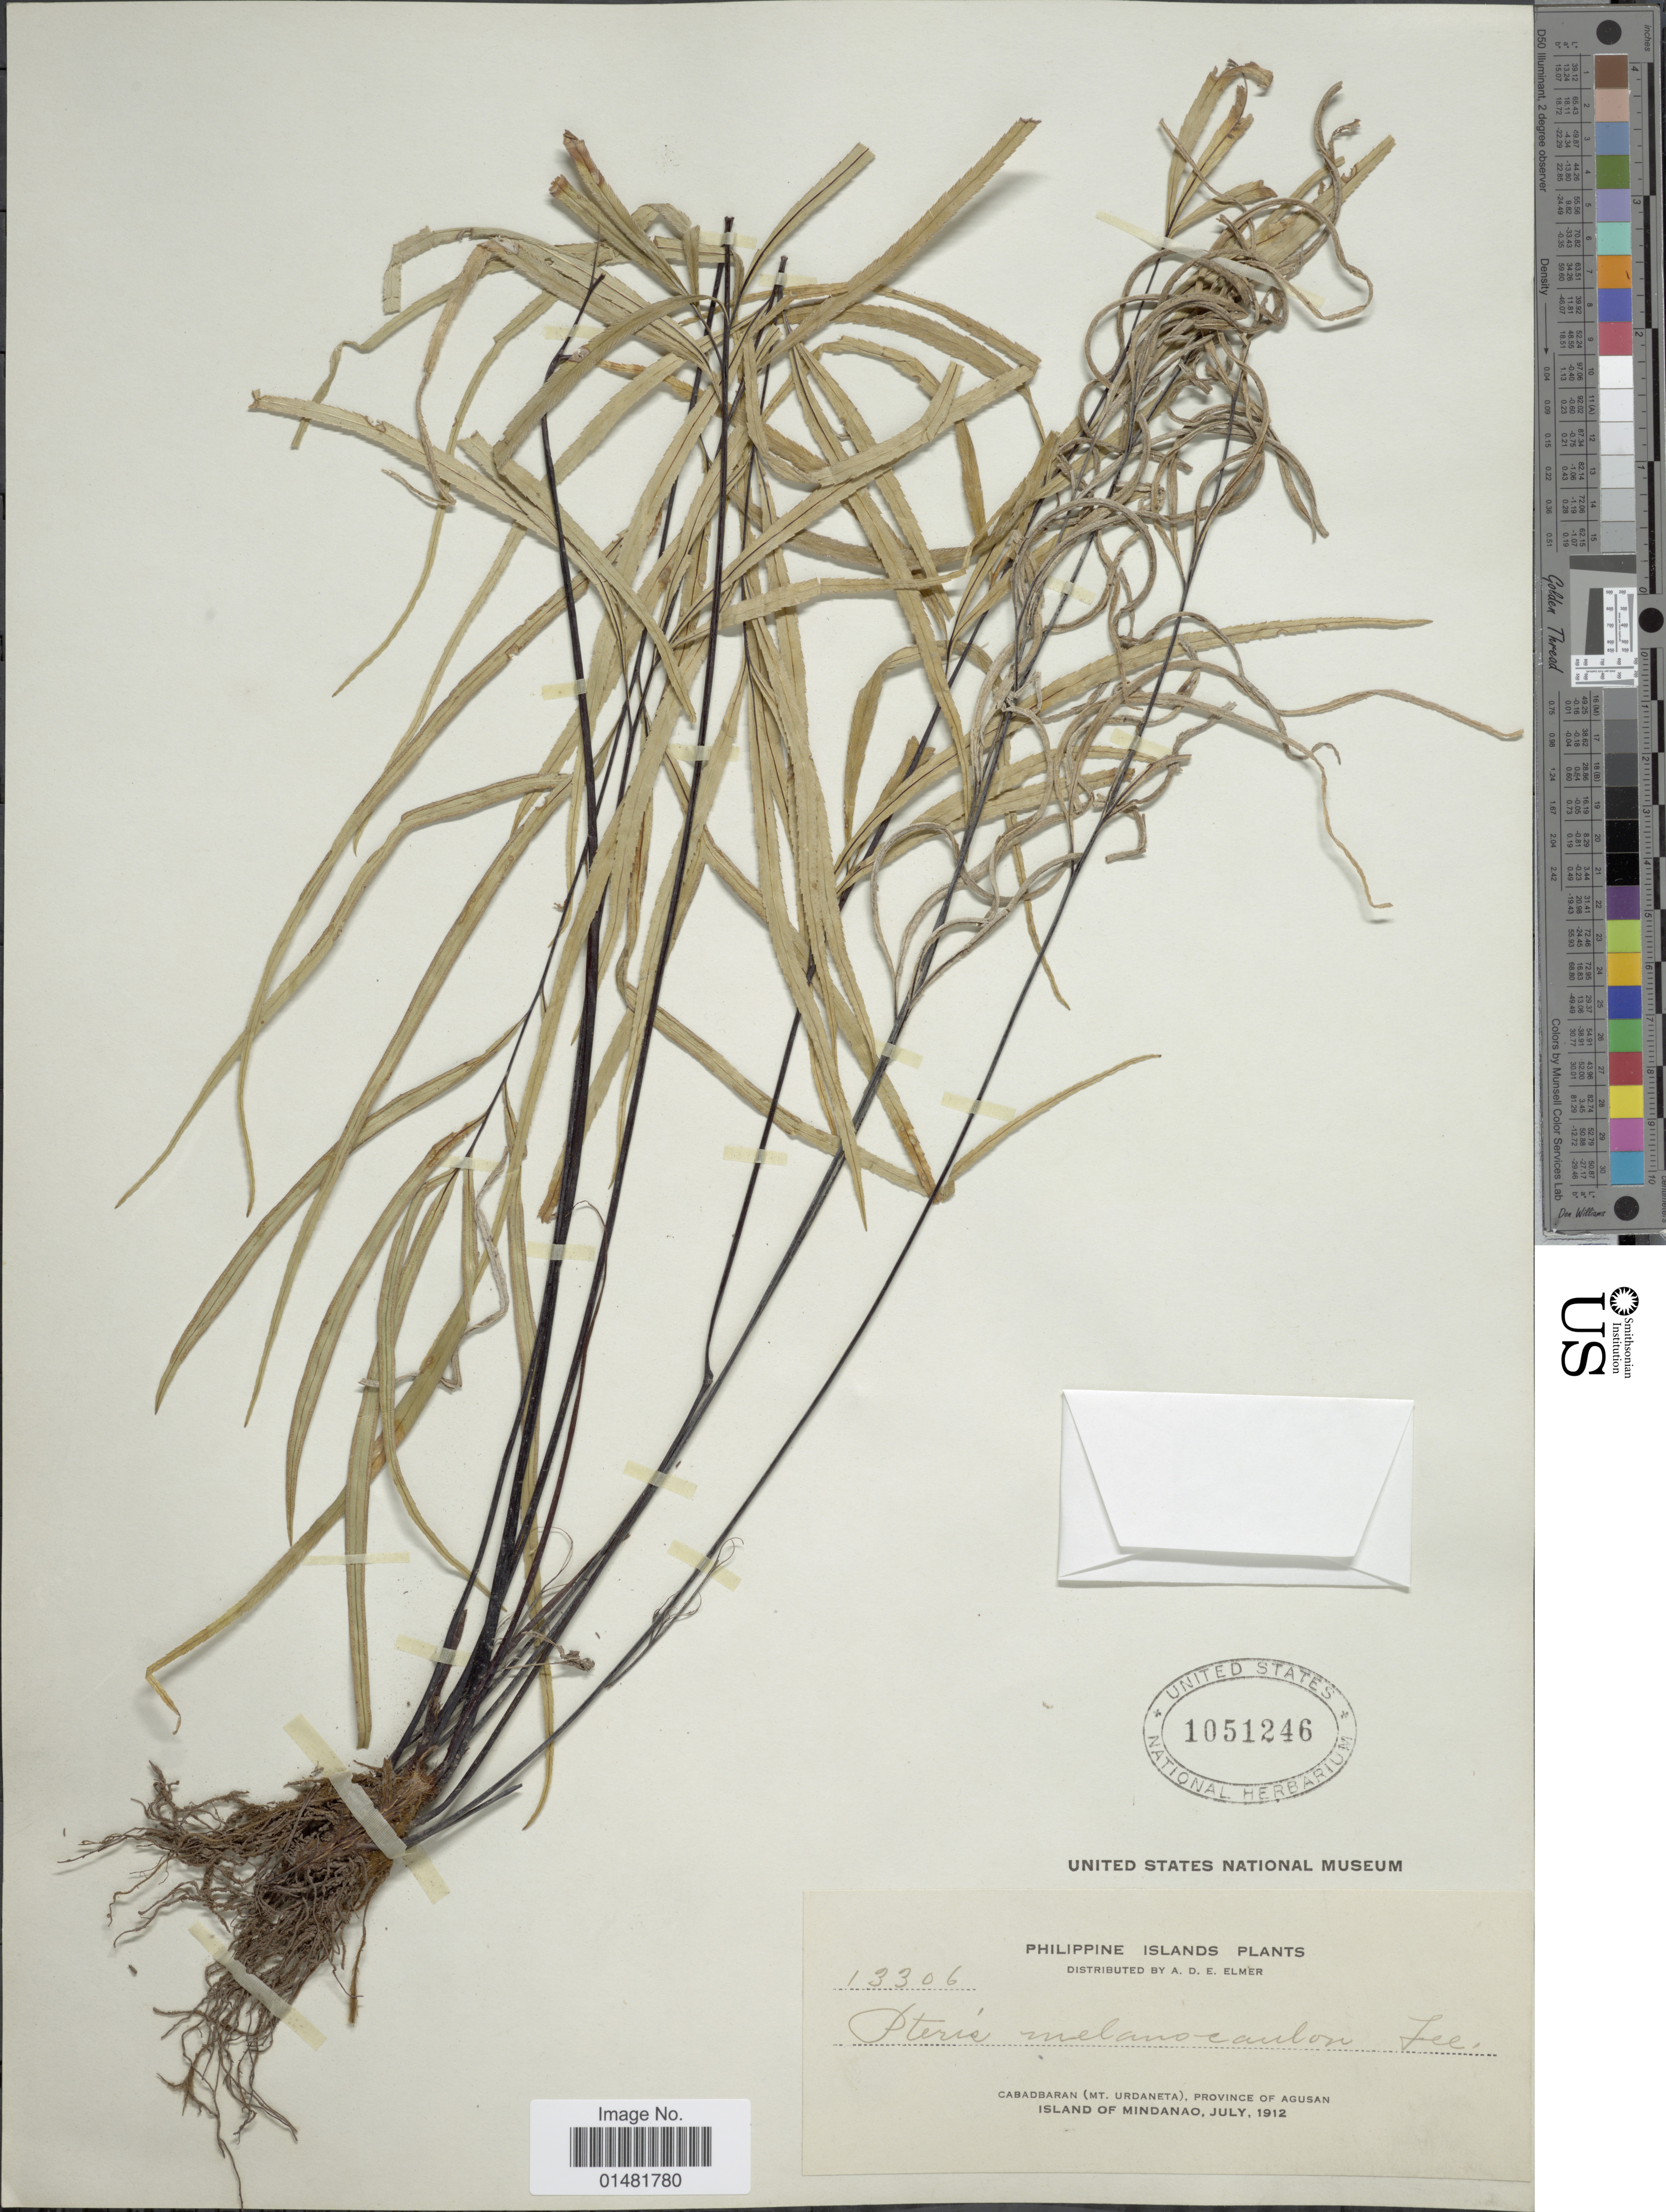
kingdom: Plantae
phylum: Tracheophyta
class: Polypodiopsida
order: Polypodiales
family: Pteridaceae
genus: Pteris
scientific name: Pteris melanocaulon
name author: Fée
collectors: A. D. E. Elmer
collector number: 13306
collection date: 1912-07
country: Philippines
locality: Philippine Islands Plants, Cabadbaran (Mt. Urdaneta), Province of Agusan, Island of Mindanao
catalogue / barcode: US 1051246